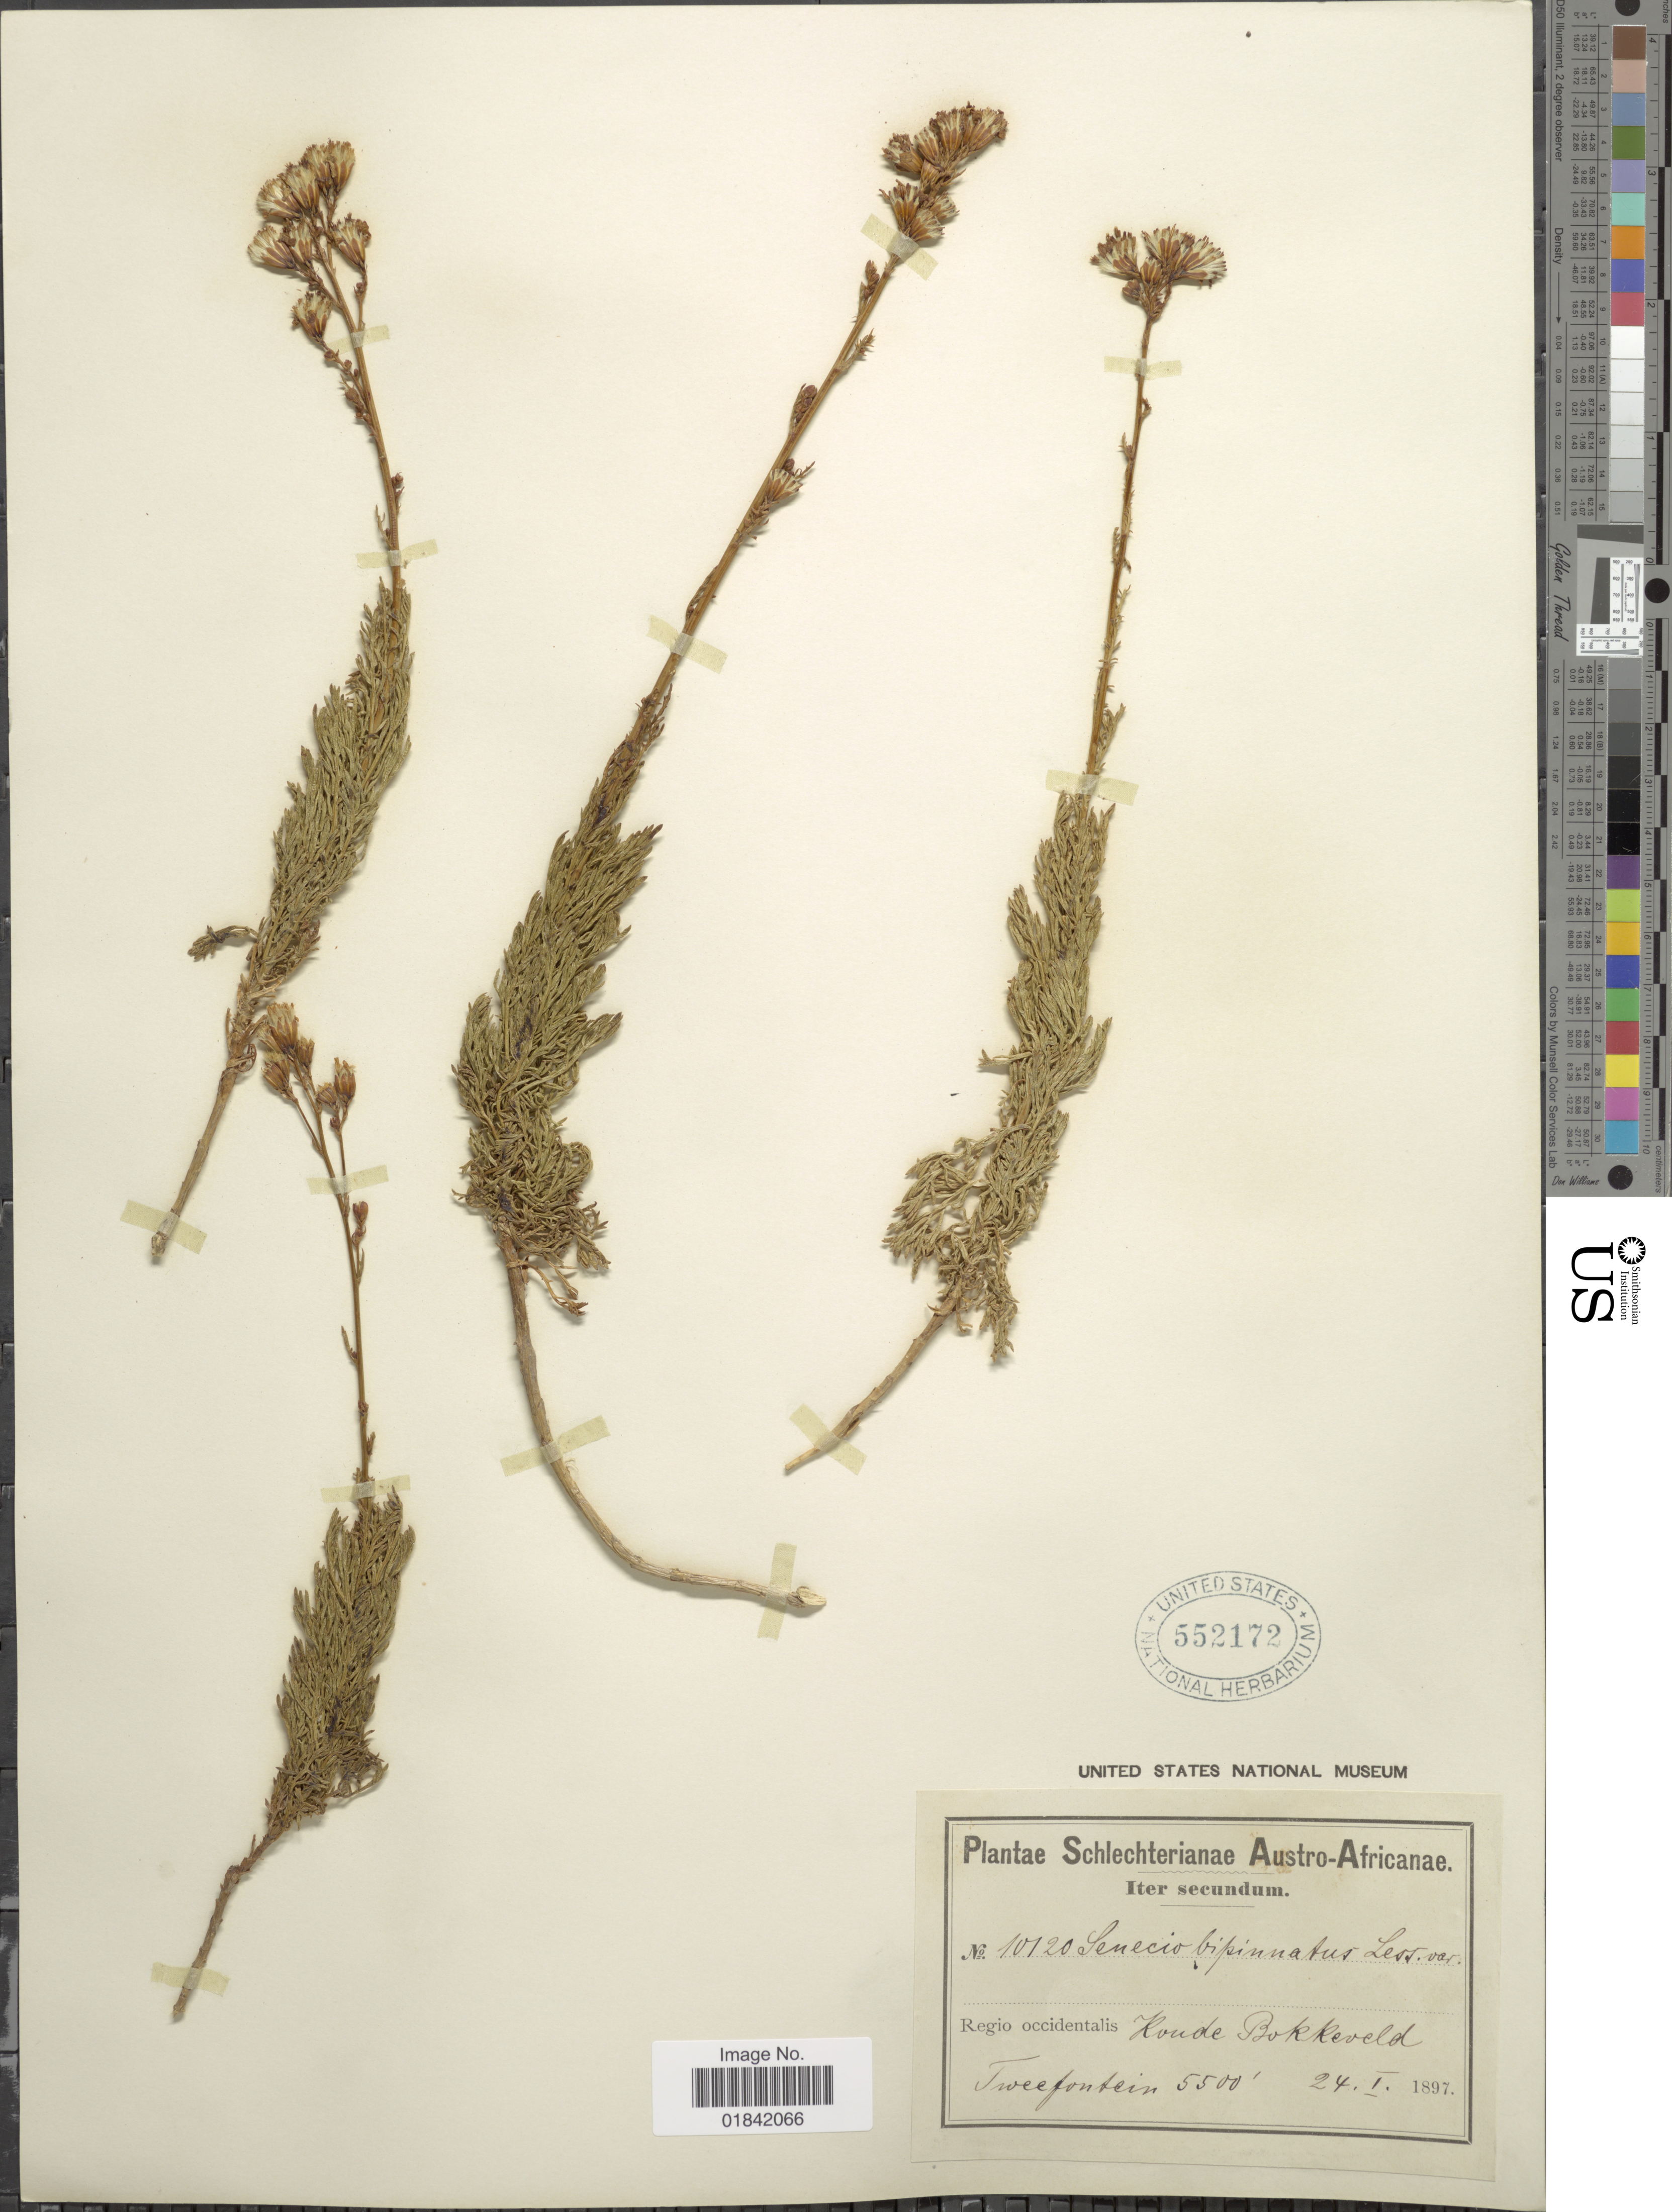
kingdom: Plantae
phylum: Tracheophyta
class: Magnoliopsida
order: Asterales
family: Asteraceae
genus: Senecio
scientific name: Senecio bipinnatus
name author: (Thunb.) Less.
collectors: F. R. R. Schlechter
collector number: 10120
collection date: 1897-01-24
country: South Africa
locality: Austro-Africanae, Regio occidentalis, Koude Bokkeveld, Tweefontein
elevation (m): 1676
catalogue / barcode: US 552172